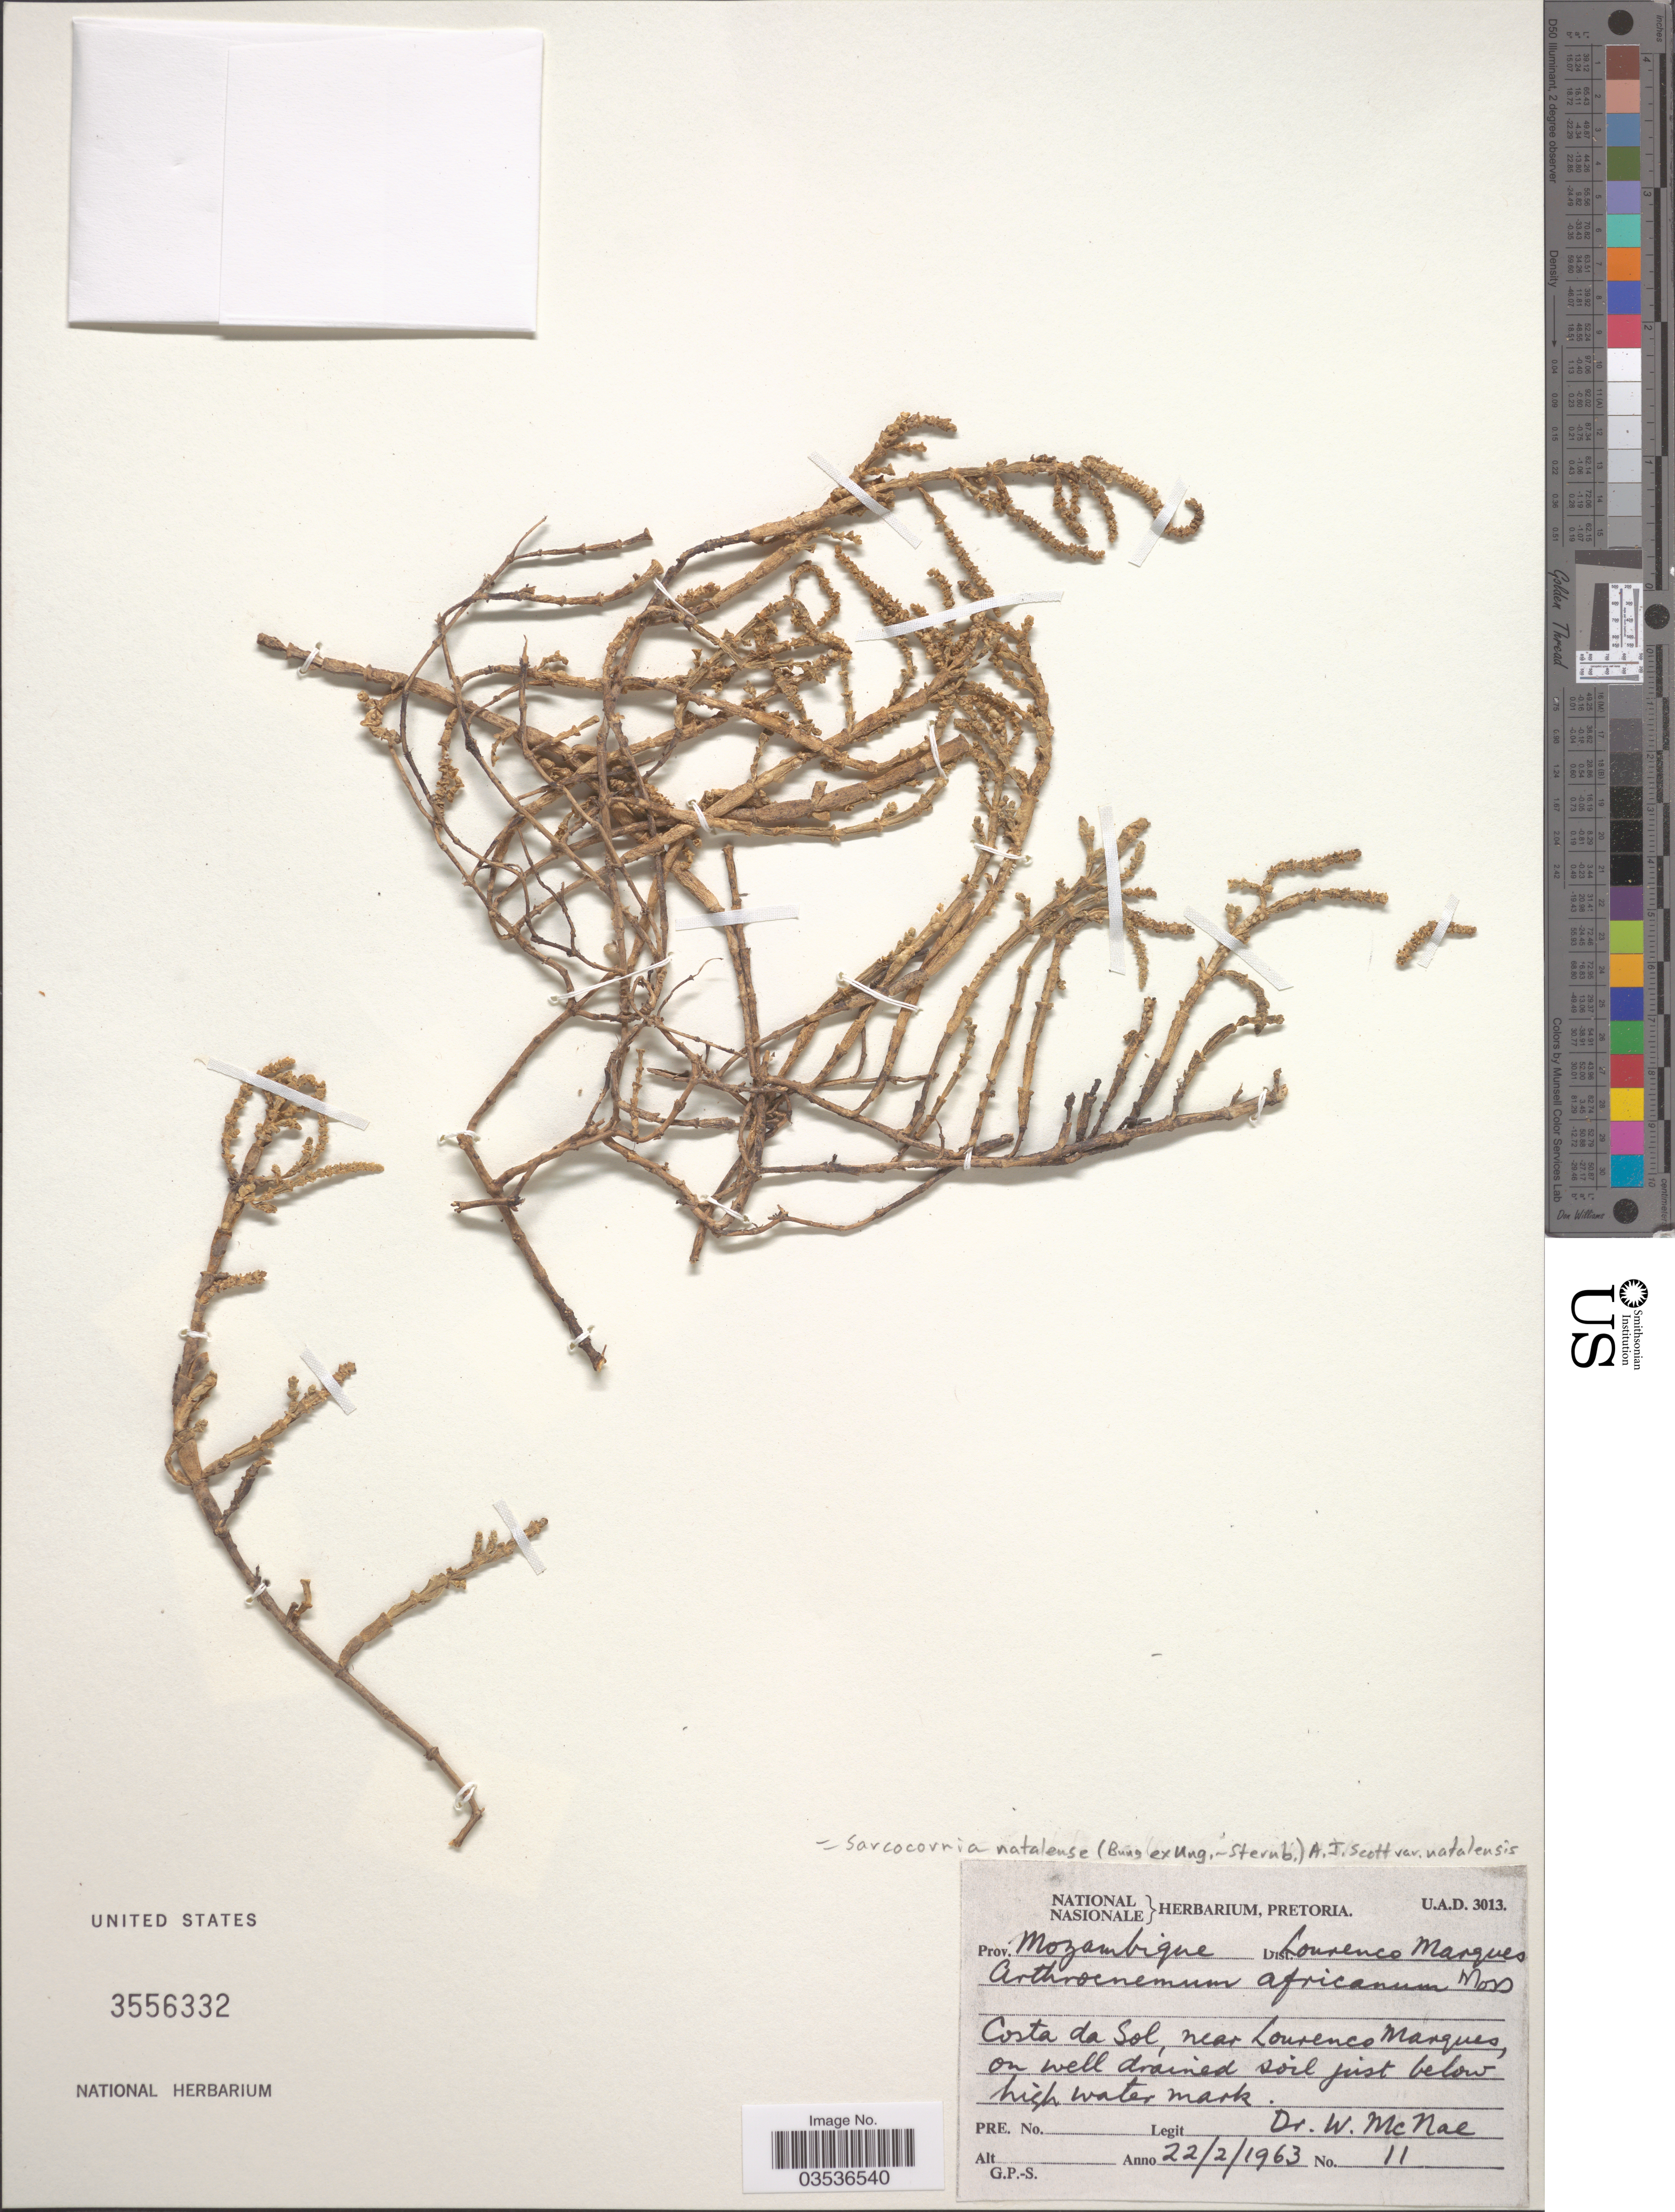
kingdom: Plantae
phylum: Tracheophyta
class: Magnoliopsida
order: Caryophyllales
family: Amaranthaceae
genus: Salicornia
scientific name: Salicornia natalensis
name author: Bunge ex Ung.-Sternb.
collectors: W. McNae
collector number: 11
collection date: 1963-02-22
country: Mozambique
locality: Dist. Lourenco Marques. Costa da Sol, near Lourenco Marques.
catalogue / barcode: US 3556332